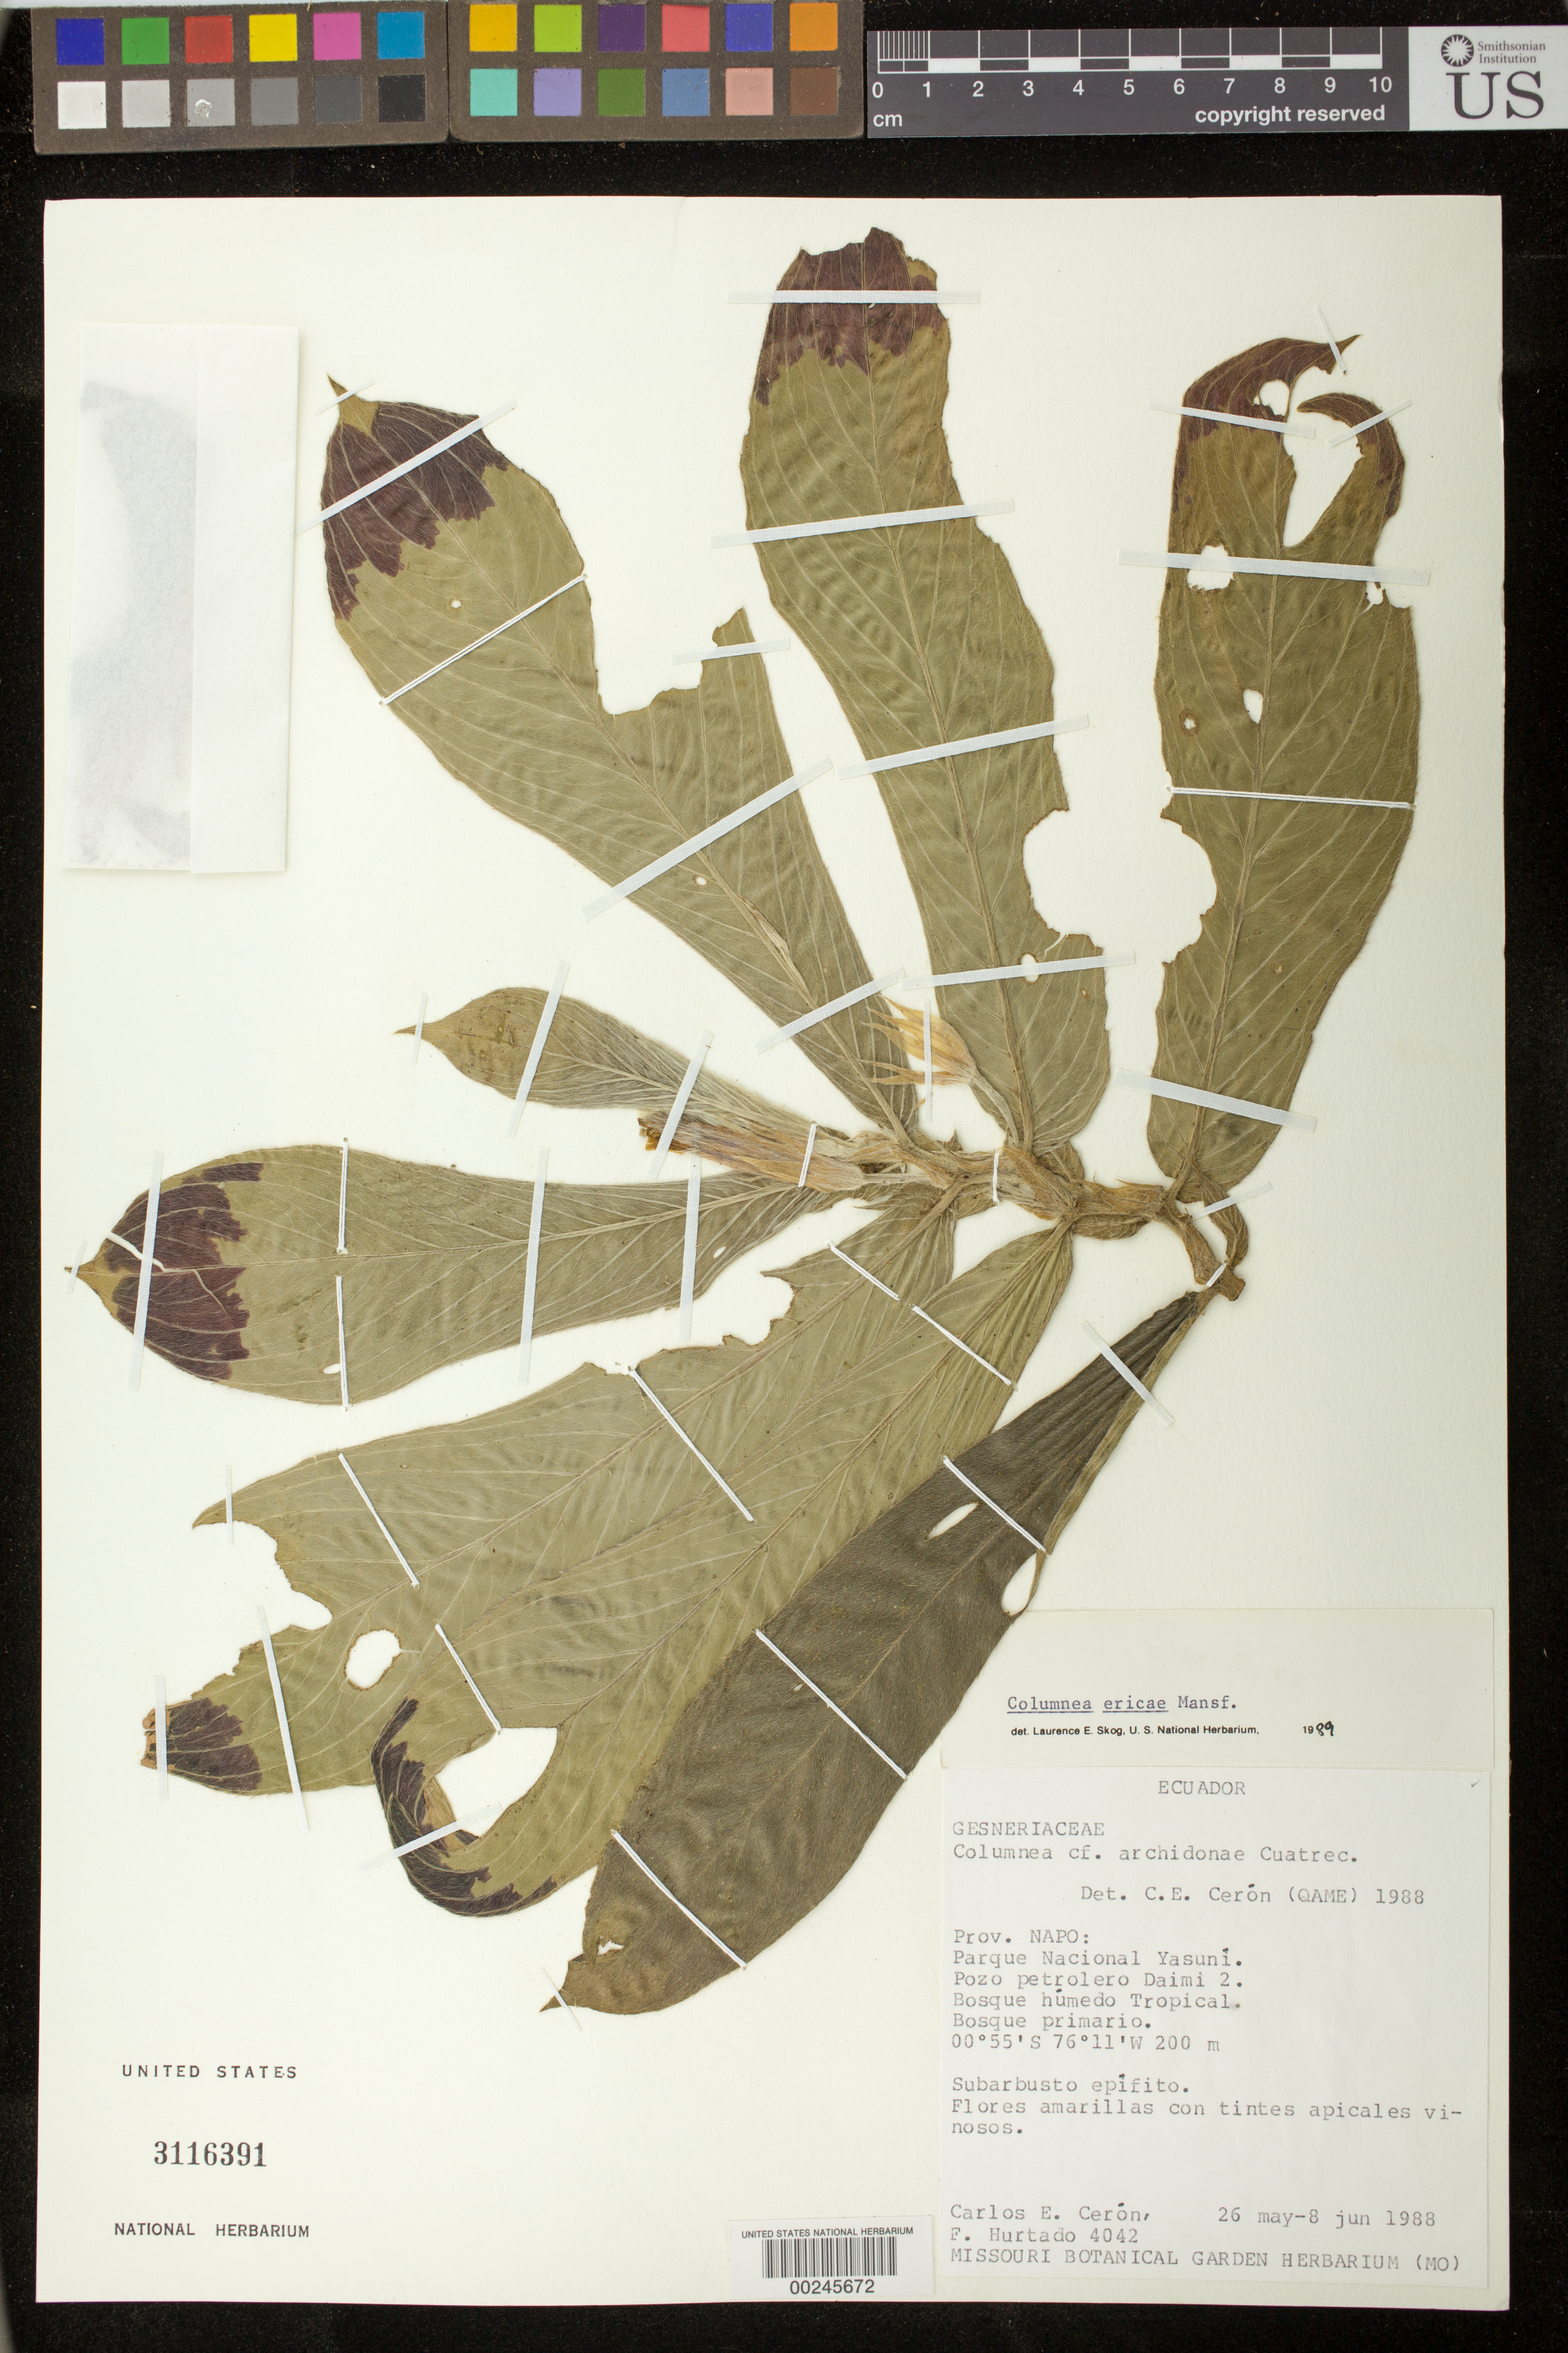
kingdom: Plantae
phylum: Tracheophyta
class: Magnoliopsida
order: Lamiales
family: Gesneriaceae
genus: Columnea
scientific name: Columnea ericae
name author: Mansf.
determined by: Clark, J. L., (SEL), The Marie Selby Botanical Garden (UNITED STATES)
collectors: C. E. Cerón M. & F. Hurtado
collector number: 4042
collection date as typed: May-Jun 1988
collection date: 1988-05/1988-06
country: Ecuador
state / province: Napo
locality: Parque Nacional Yasuni, Pozo Petrolero Daimi 2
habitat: Humid tropical forest, primary forest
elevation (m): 200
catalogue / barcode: US 3116391